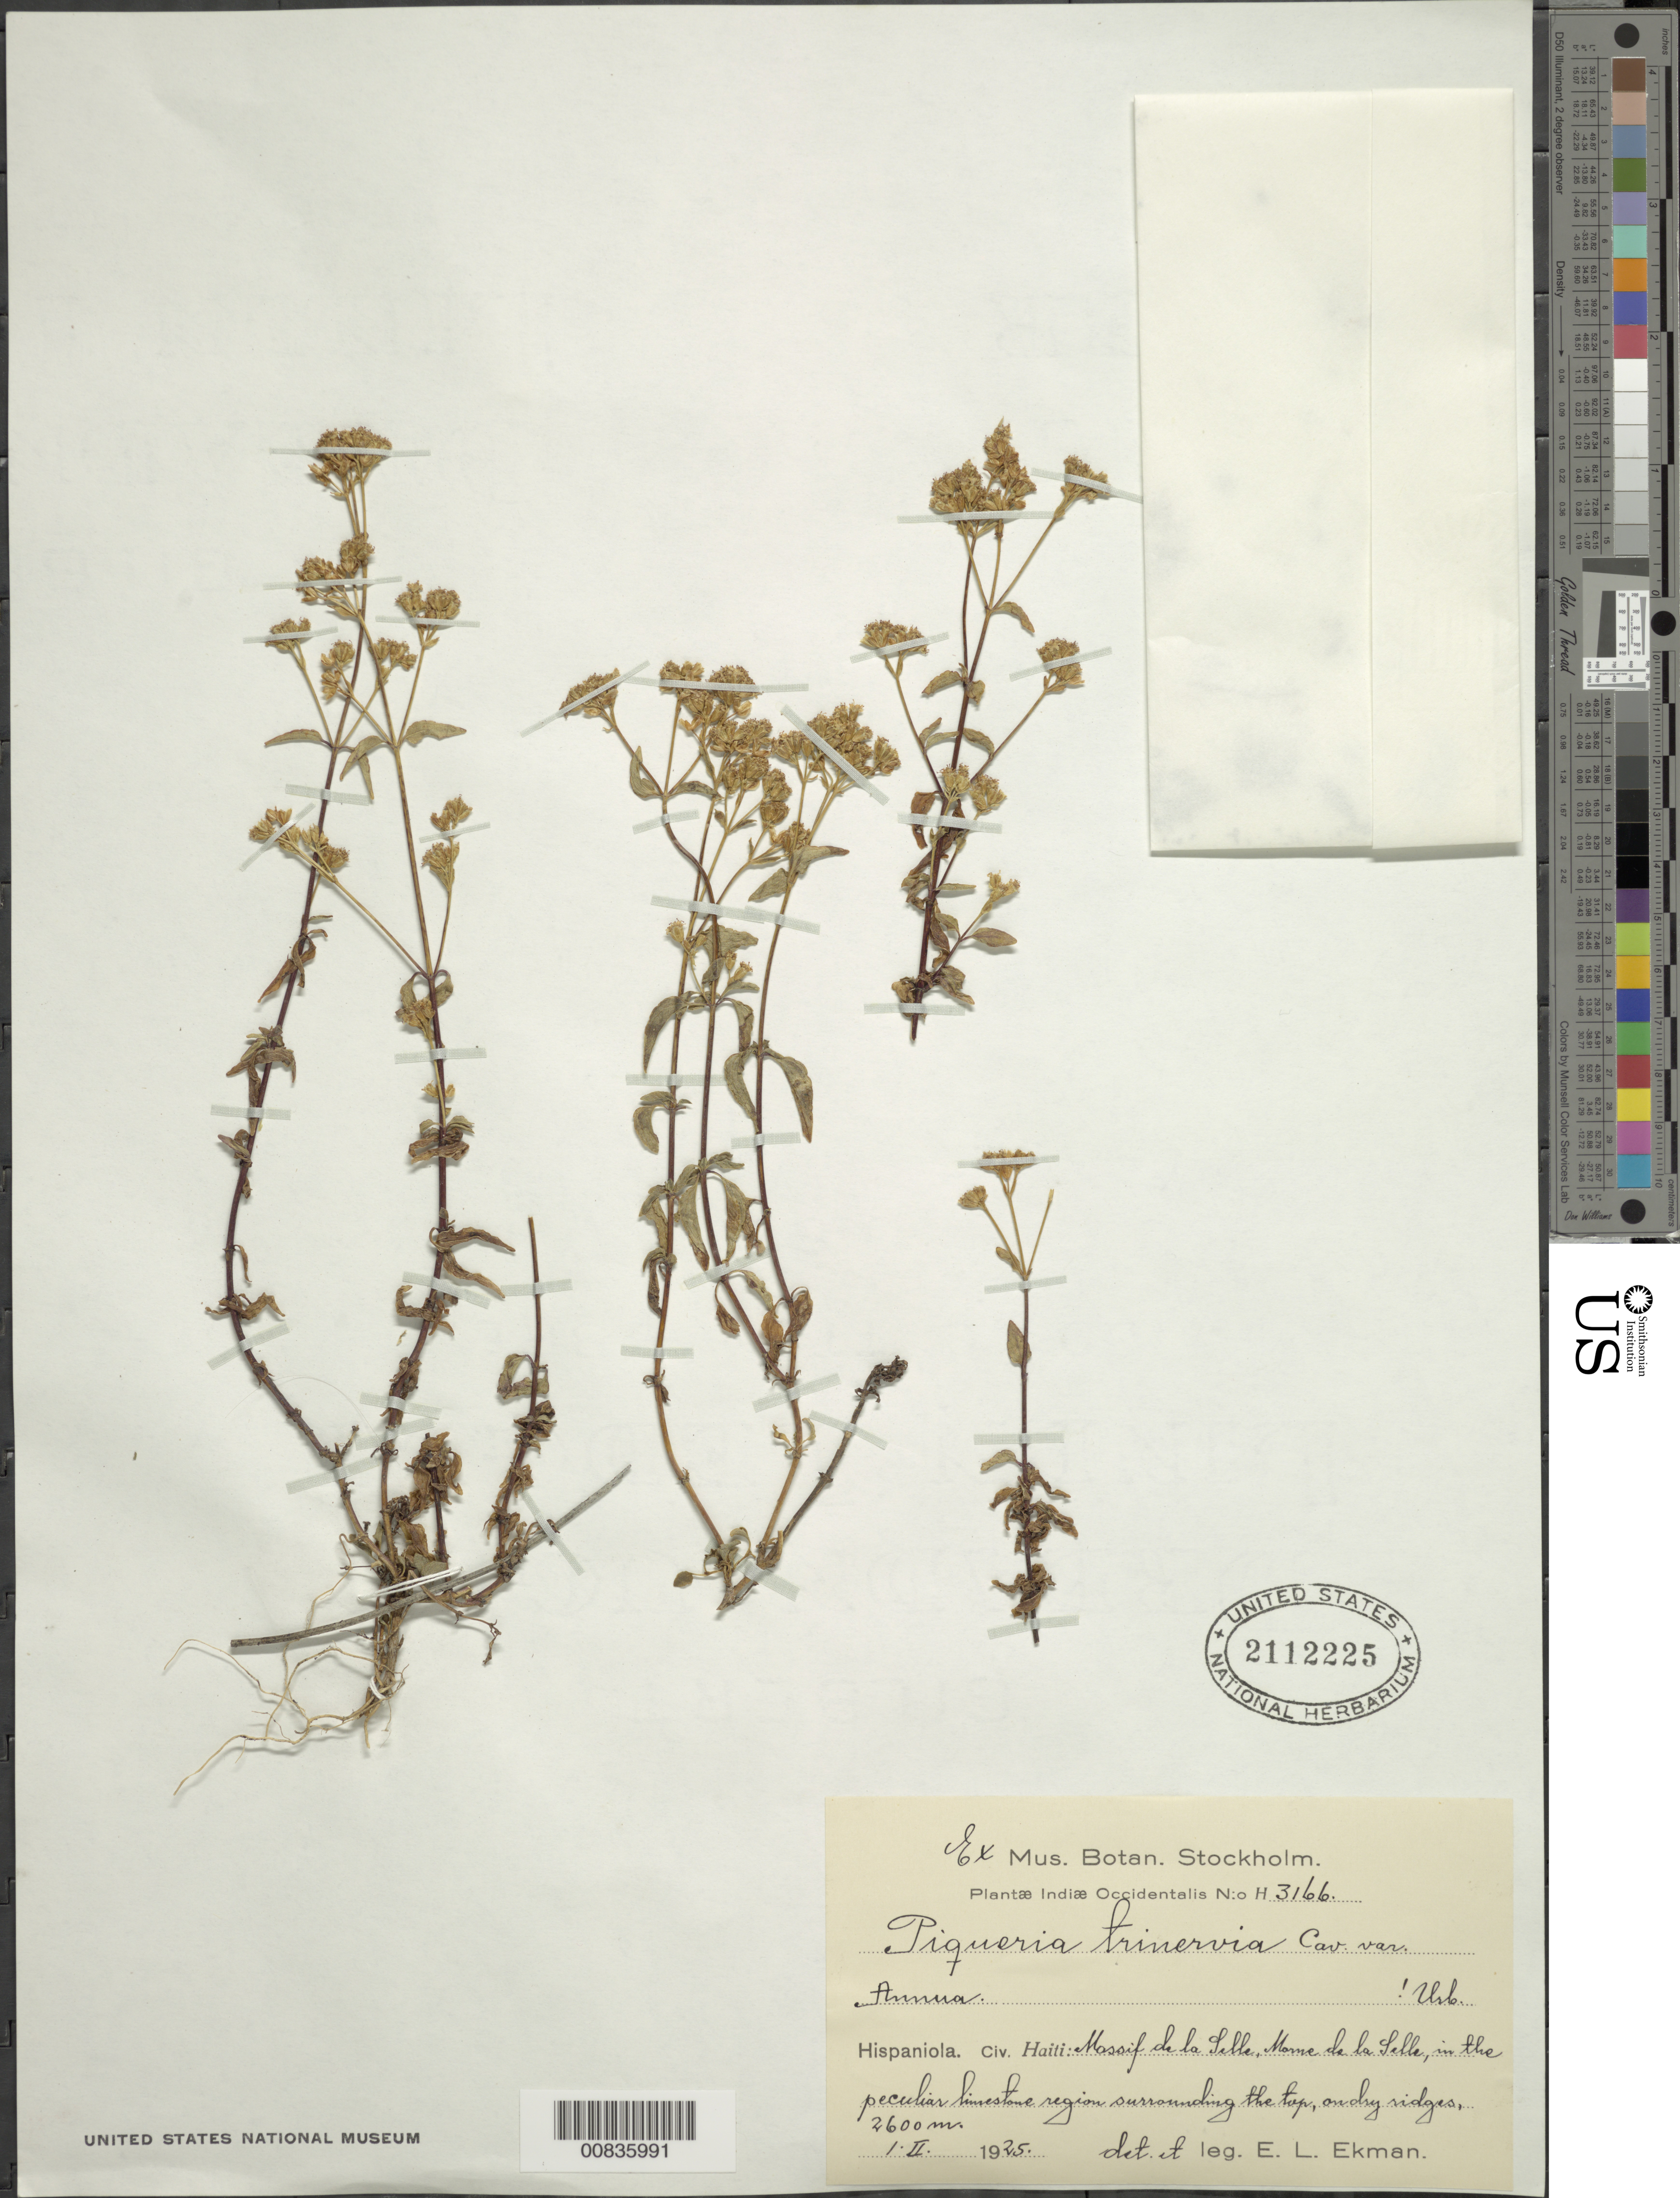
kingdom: Plantae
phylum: Tracheophyta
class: Magnoliopsida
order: Asterales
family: Asteraceae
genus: Piqueria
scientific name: Piqueria trinervia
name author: Cav.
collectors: E. L. Ekman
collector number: H 3166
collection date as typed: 01 Feb 1925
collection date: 1925-02-01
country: Haiti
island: Hispaniola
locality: Massif de la Selle, Morne de la Selle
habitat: In the peculiar limestone region surrounding the top, on dry ridges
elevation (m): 2600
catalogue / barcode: US 2112225